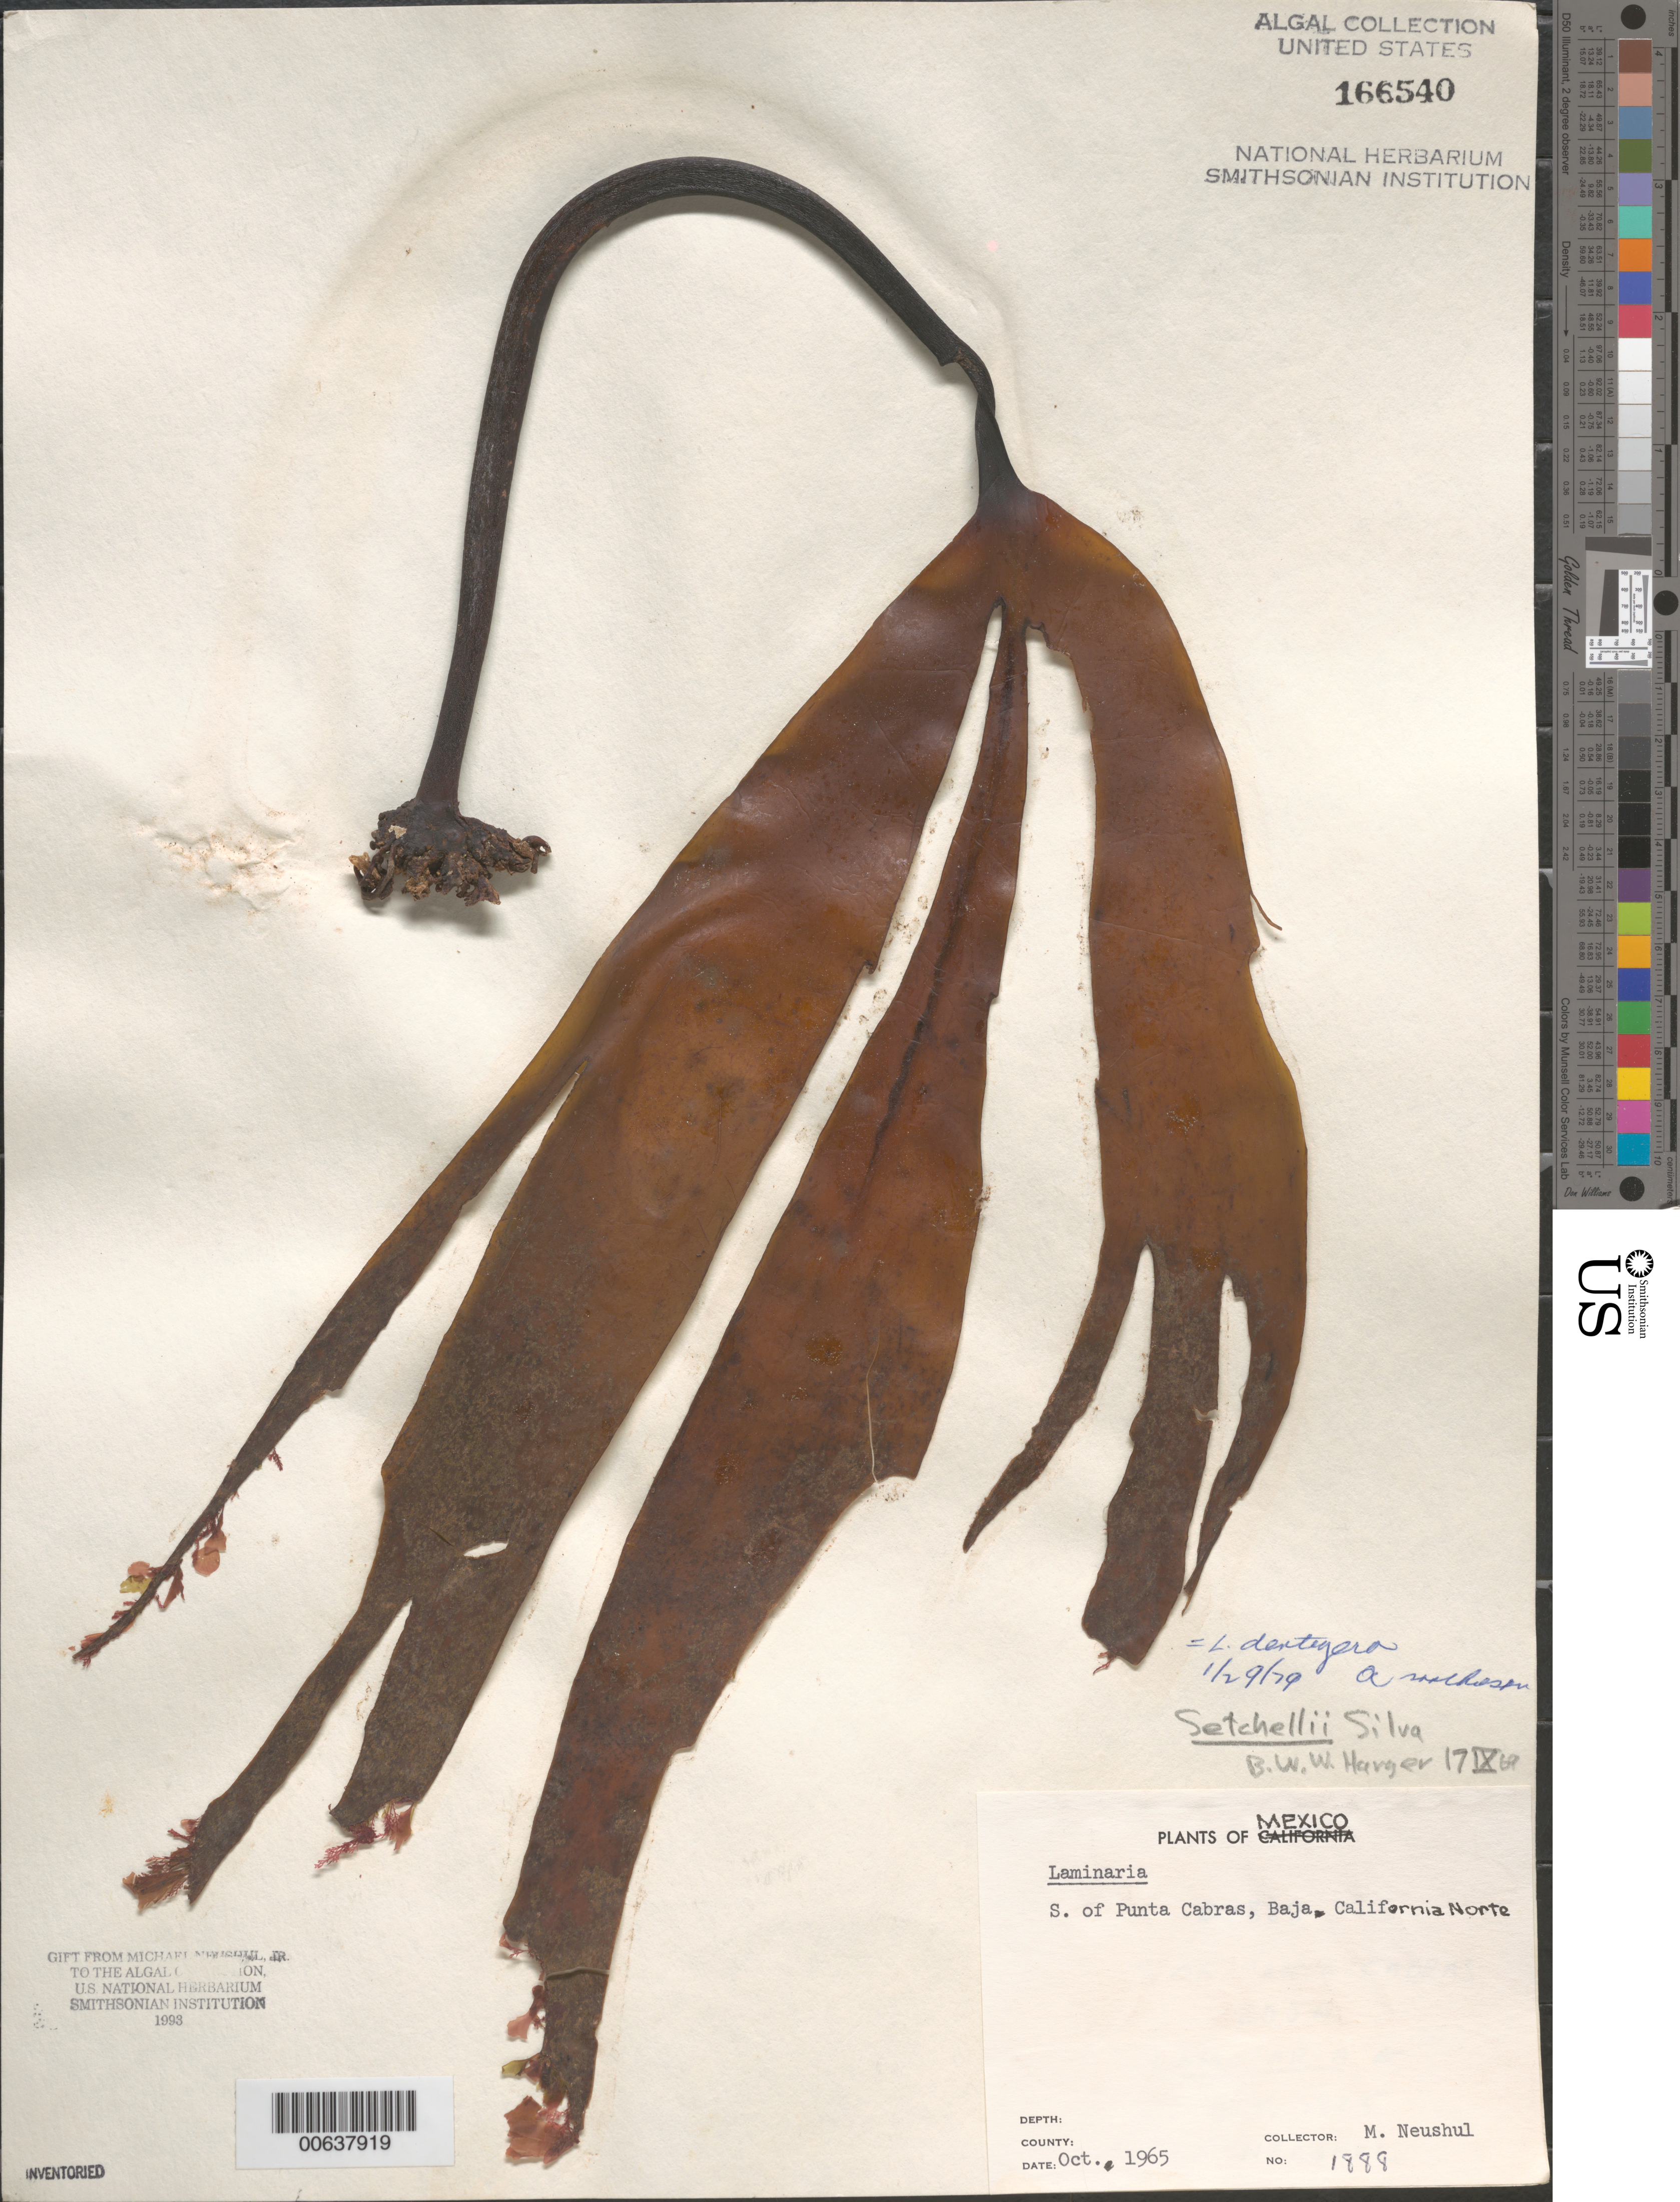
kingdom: Chromista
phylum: Ochrophyta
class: Phaeophyceae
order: Laminariales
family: Laminariaceae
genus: Laminaria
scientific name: Laminaria dentigera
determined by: Mathieson, A. C.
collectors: M. Neushul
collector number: Neushul 1888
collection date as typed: Oct 1965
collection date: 1965-10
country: Mexico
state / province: Baja California Norte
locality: South of Punta Cabras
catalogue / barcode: US 166540